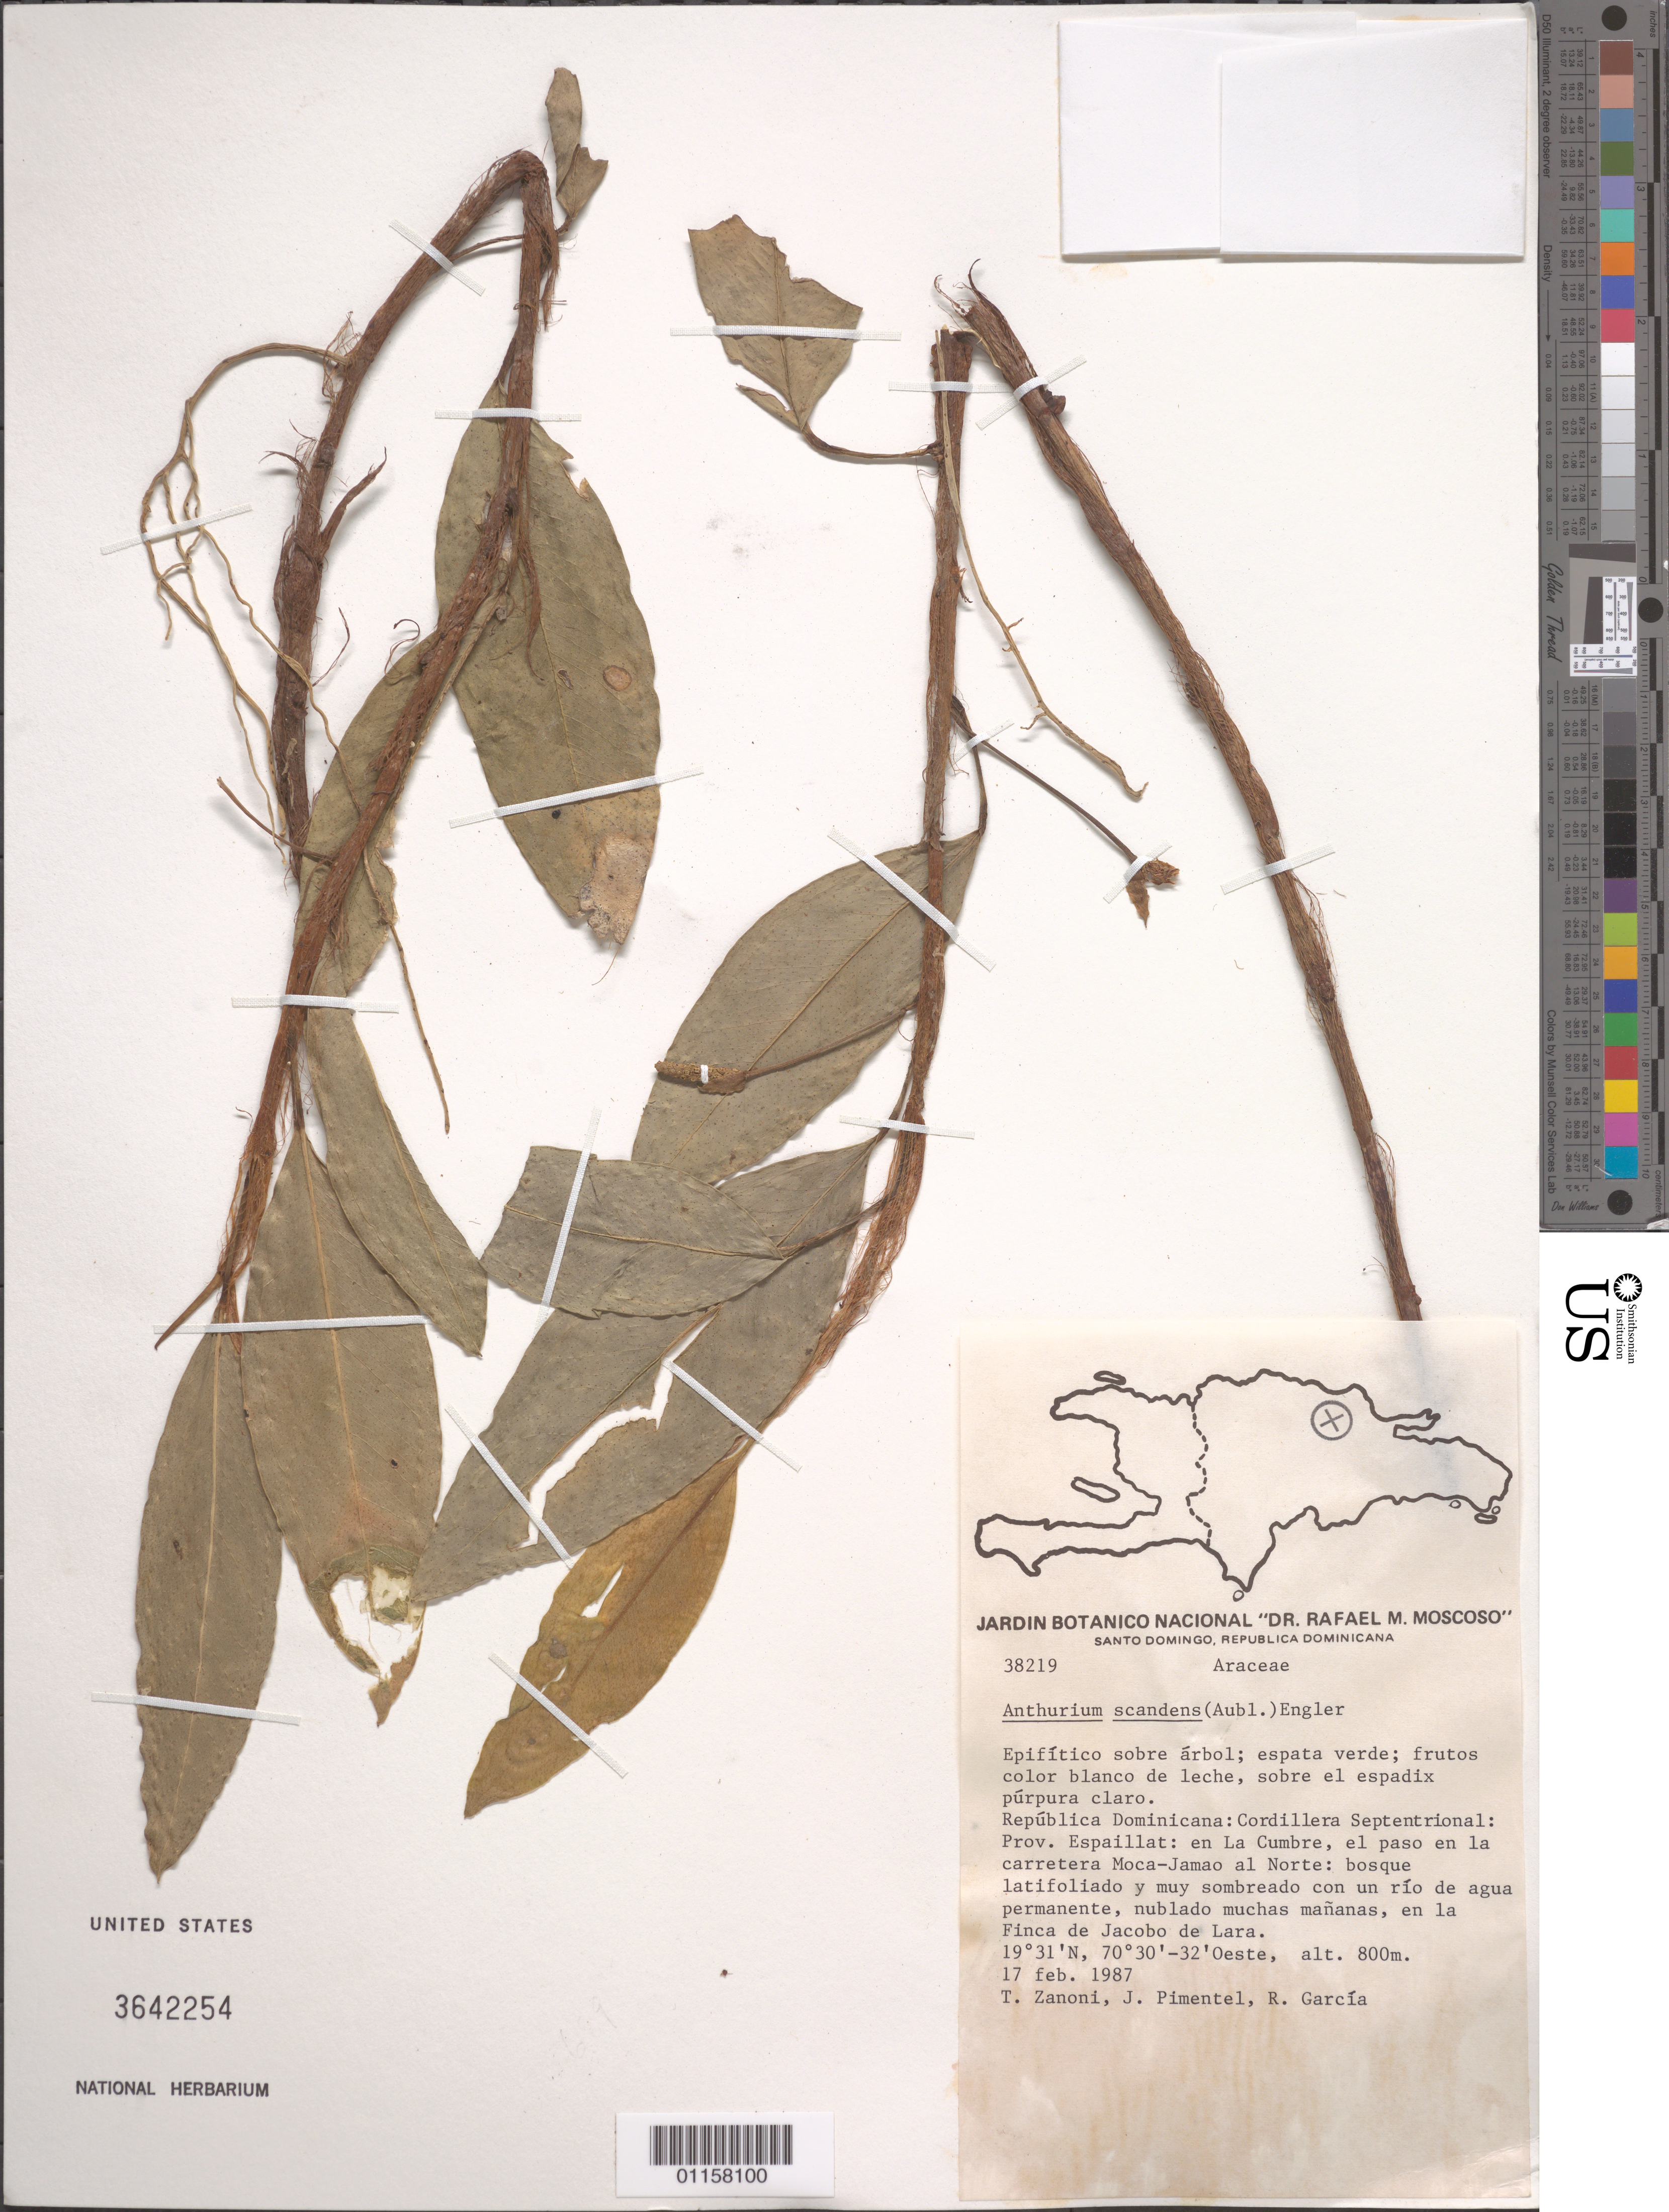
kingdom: Plantae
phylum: Tracheophyta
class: Liliopsida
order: Alismatales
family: Araceae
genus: Anthurium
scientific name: Anthurium scandens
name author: (Aubl.) Engl.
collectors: T. A. Zanoni, J. Pimentel & R. García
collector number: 38219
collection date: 1987-02-17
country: Dominican Republic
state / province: Espaillat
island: Hispaniola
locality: Cordillera Septentrional; en La Combre, el paso enla carretera Moca-Jamao al Norte; en el Finca de Jacobo de Lara.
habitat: Bosque latifoliado y muy sombreado con un río de agua permanente, nublado muchas mañanas.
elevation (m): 800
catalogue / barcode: US 3642254